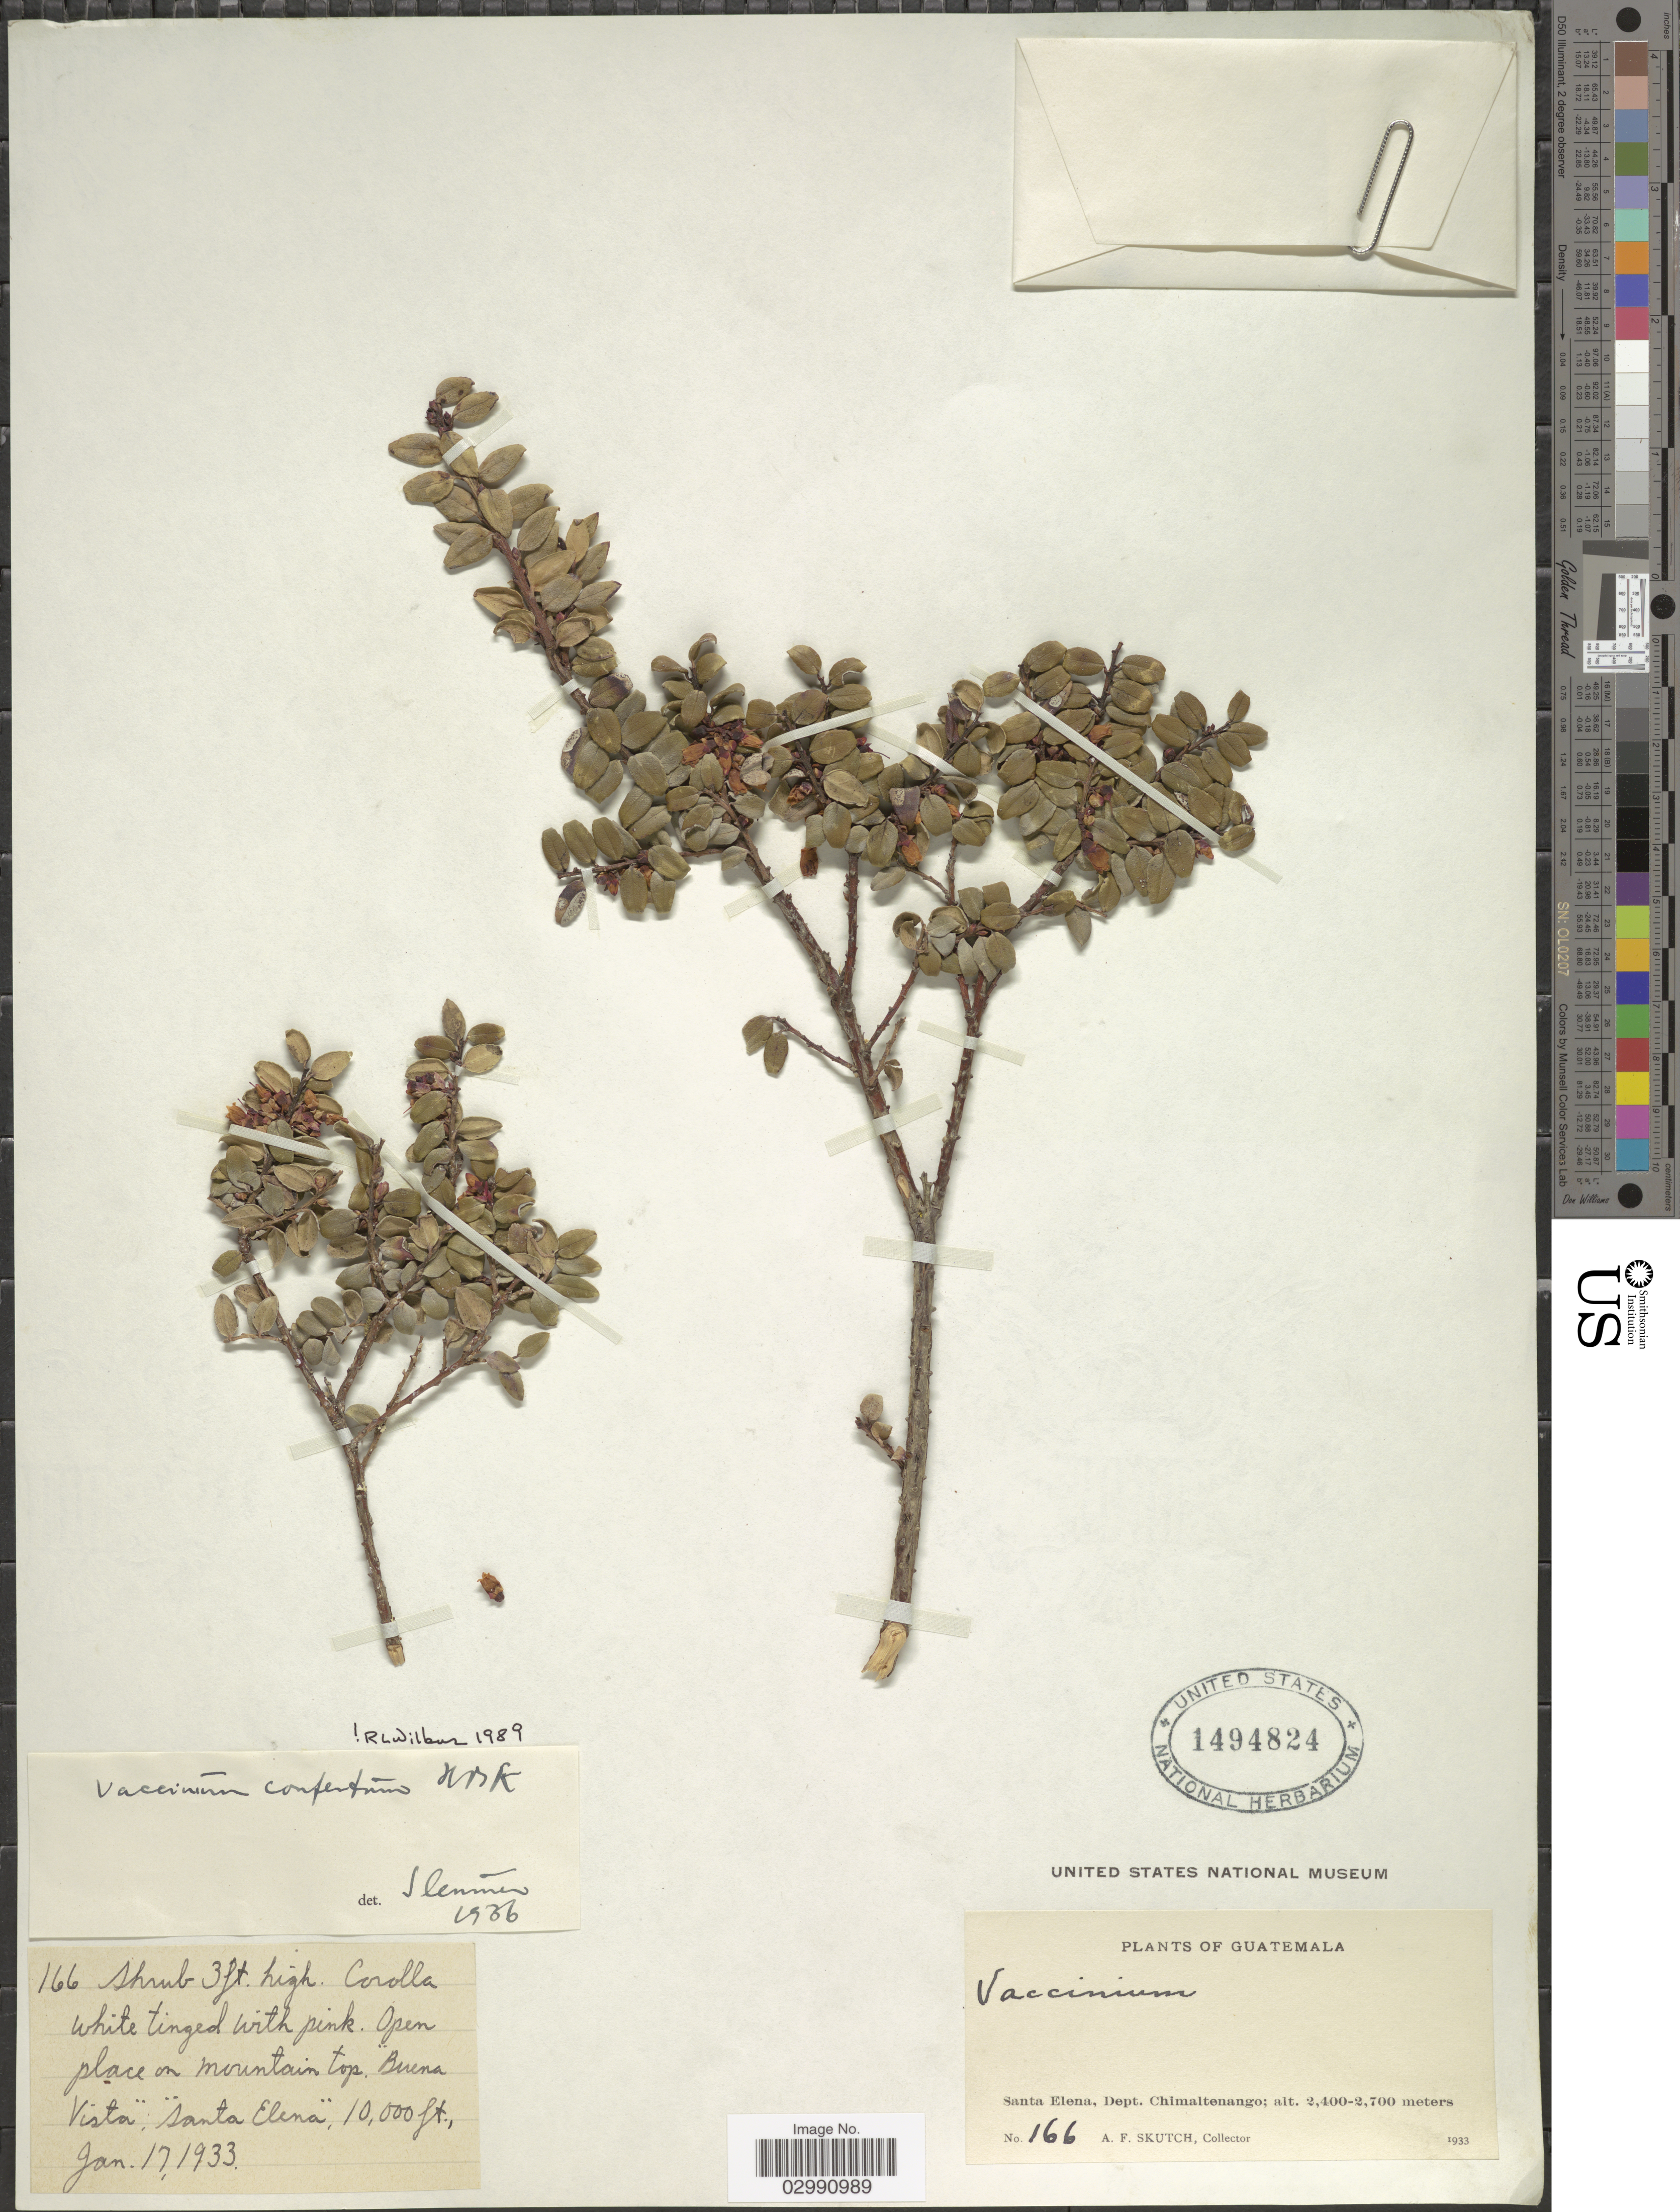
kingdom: Plantae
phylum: Tracheophyta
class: Magnoliopsida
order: Ericales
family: Ericaceae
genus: Vaccinium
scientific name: Vaccinium confertum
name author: Kunth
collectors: A. F. Skutch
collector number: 166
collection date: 1933-01-17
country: Guatemala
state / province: Chimaltenango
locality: Santa Elena, Dept. Chimaltenango. Buena Vista, "Santa Elena".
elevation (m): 3048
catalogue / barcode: US 1494824